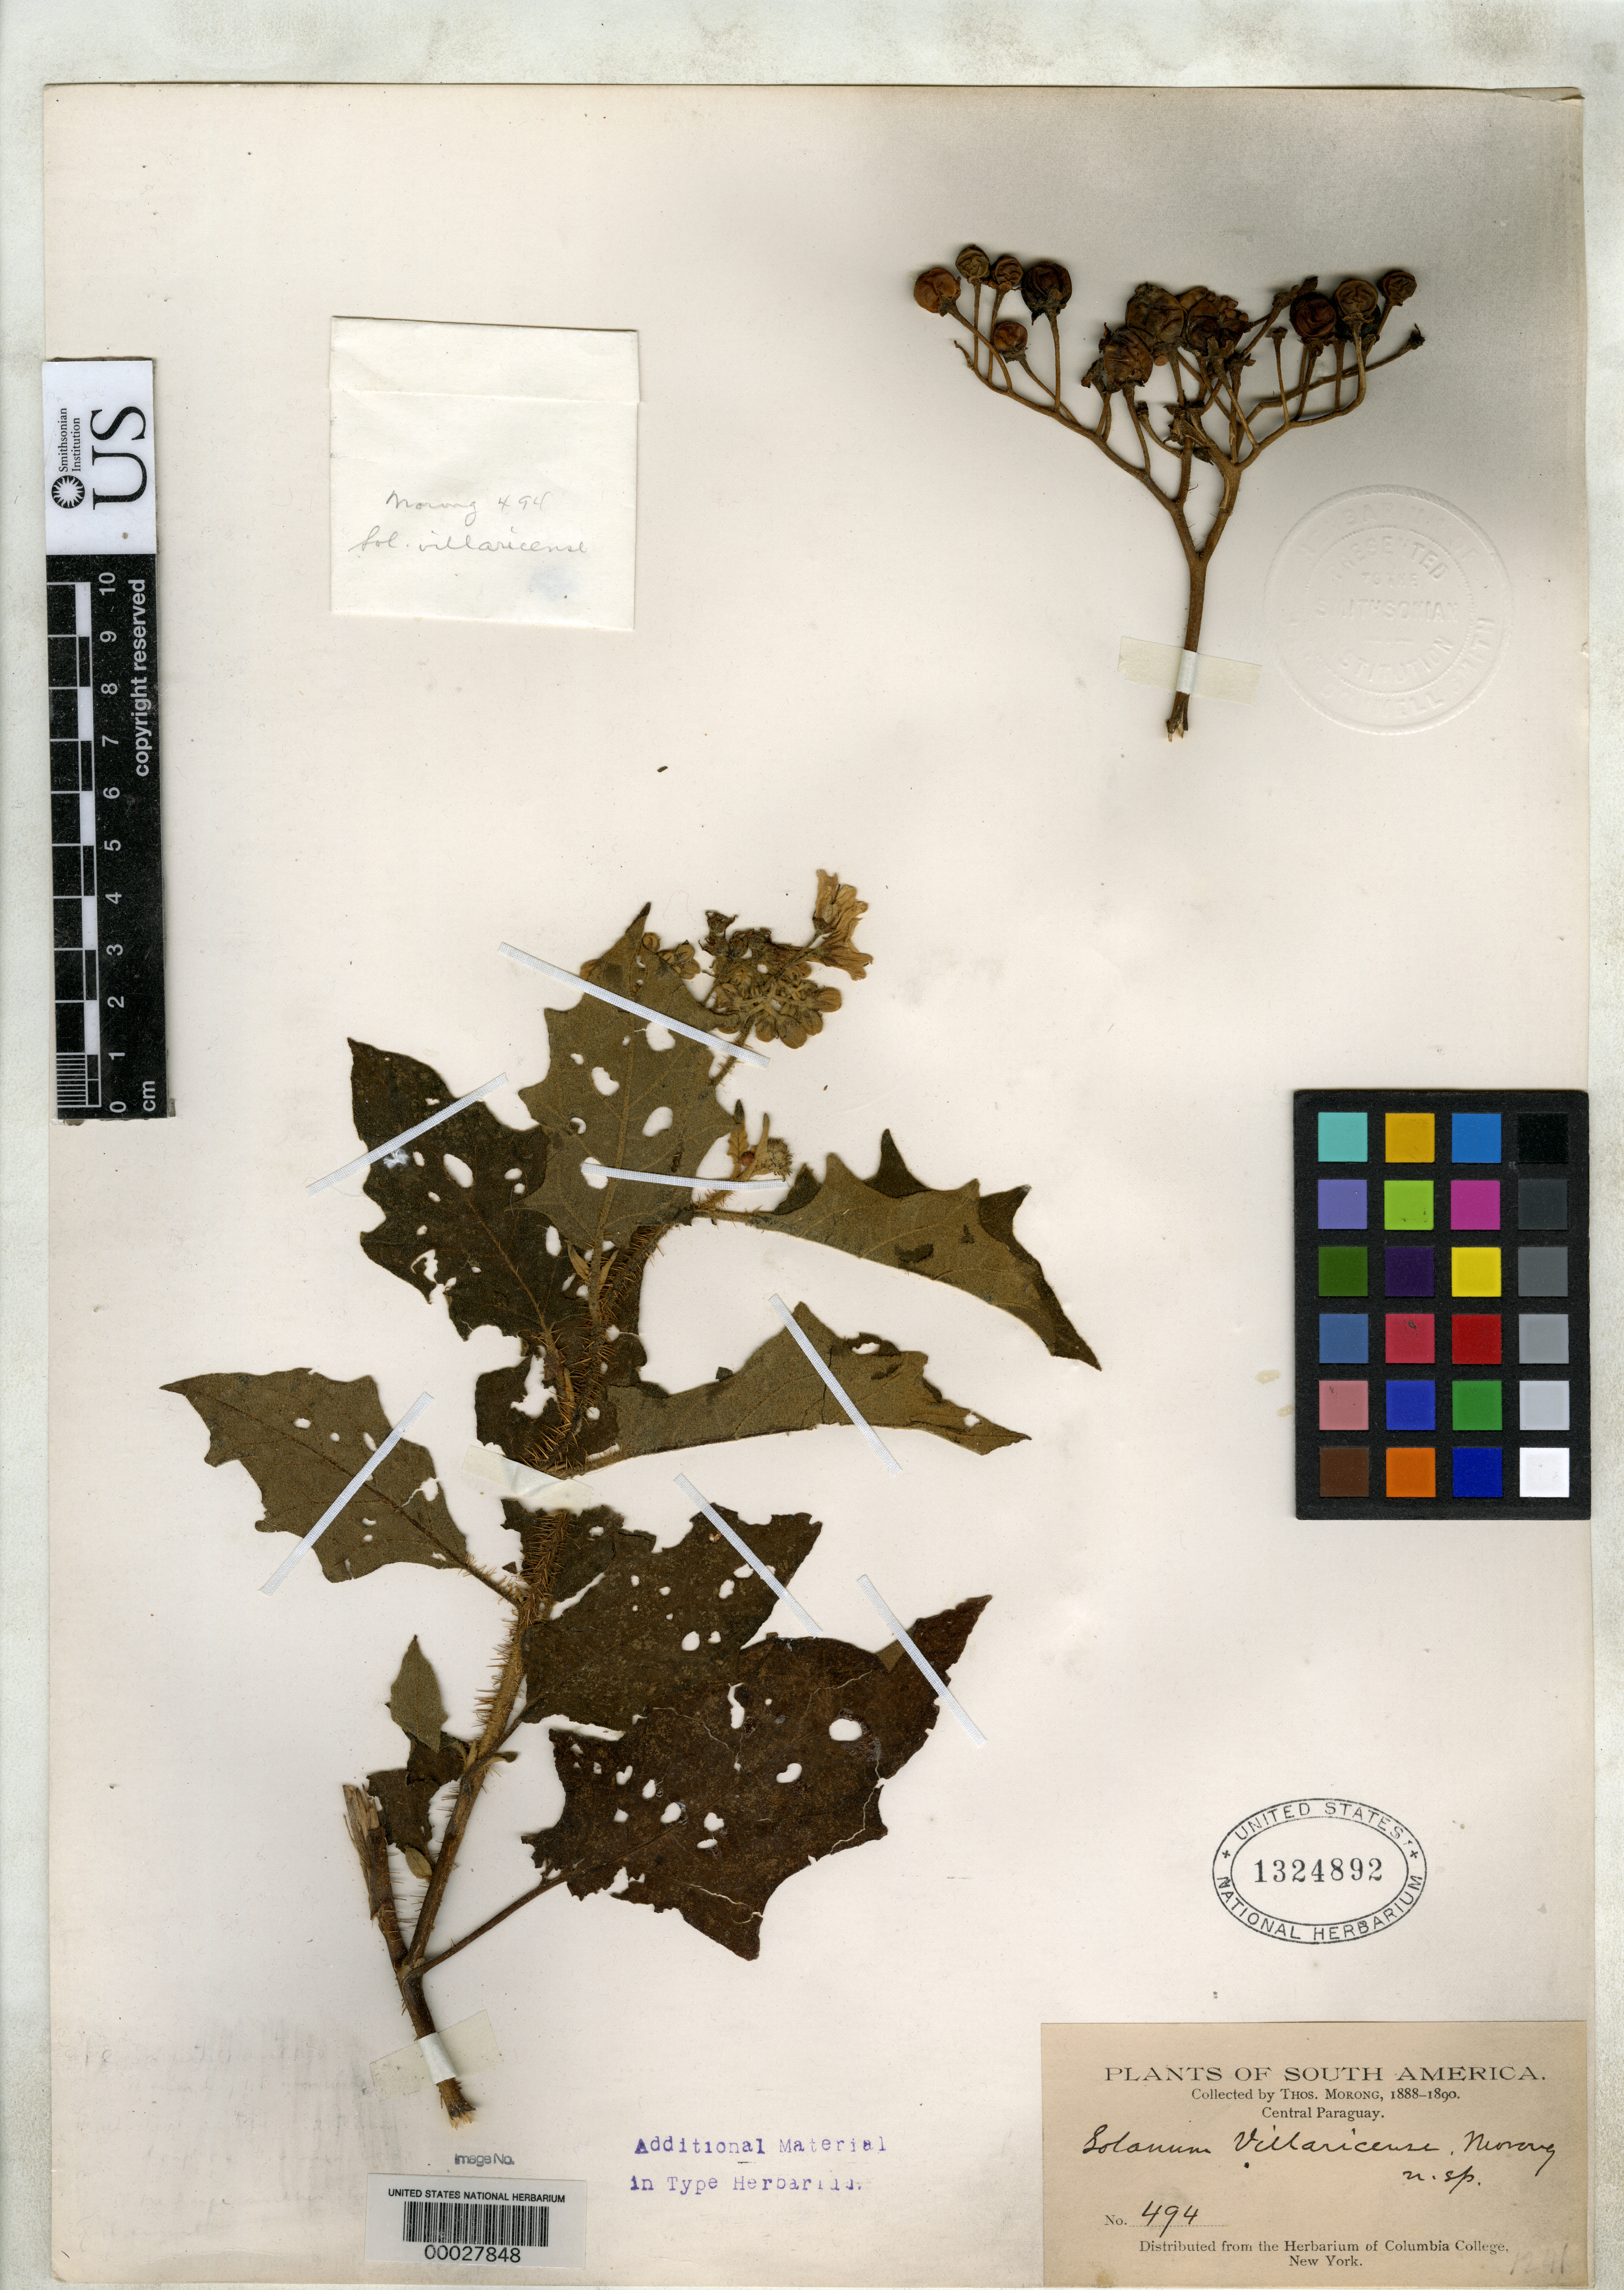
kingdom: Plantae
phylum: Tracheophyta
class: Magnoliopsida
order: Solanales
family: Solanaceae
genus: Solanum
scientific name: Solanum villaricense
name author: Morong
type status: Isotype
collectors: T. Morong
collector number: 494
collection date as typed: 1888 to -- --- 1890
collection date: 1888/1890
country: Paraguay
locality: Central Paraguay.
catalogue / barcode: US 1324892